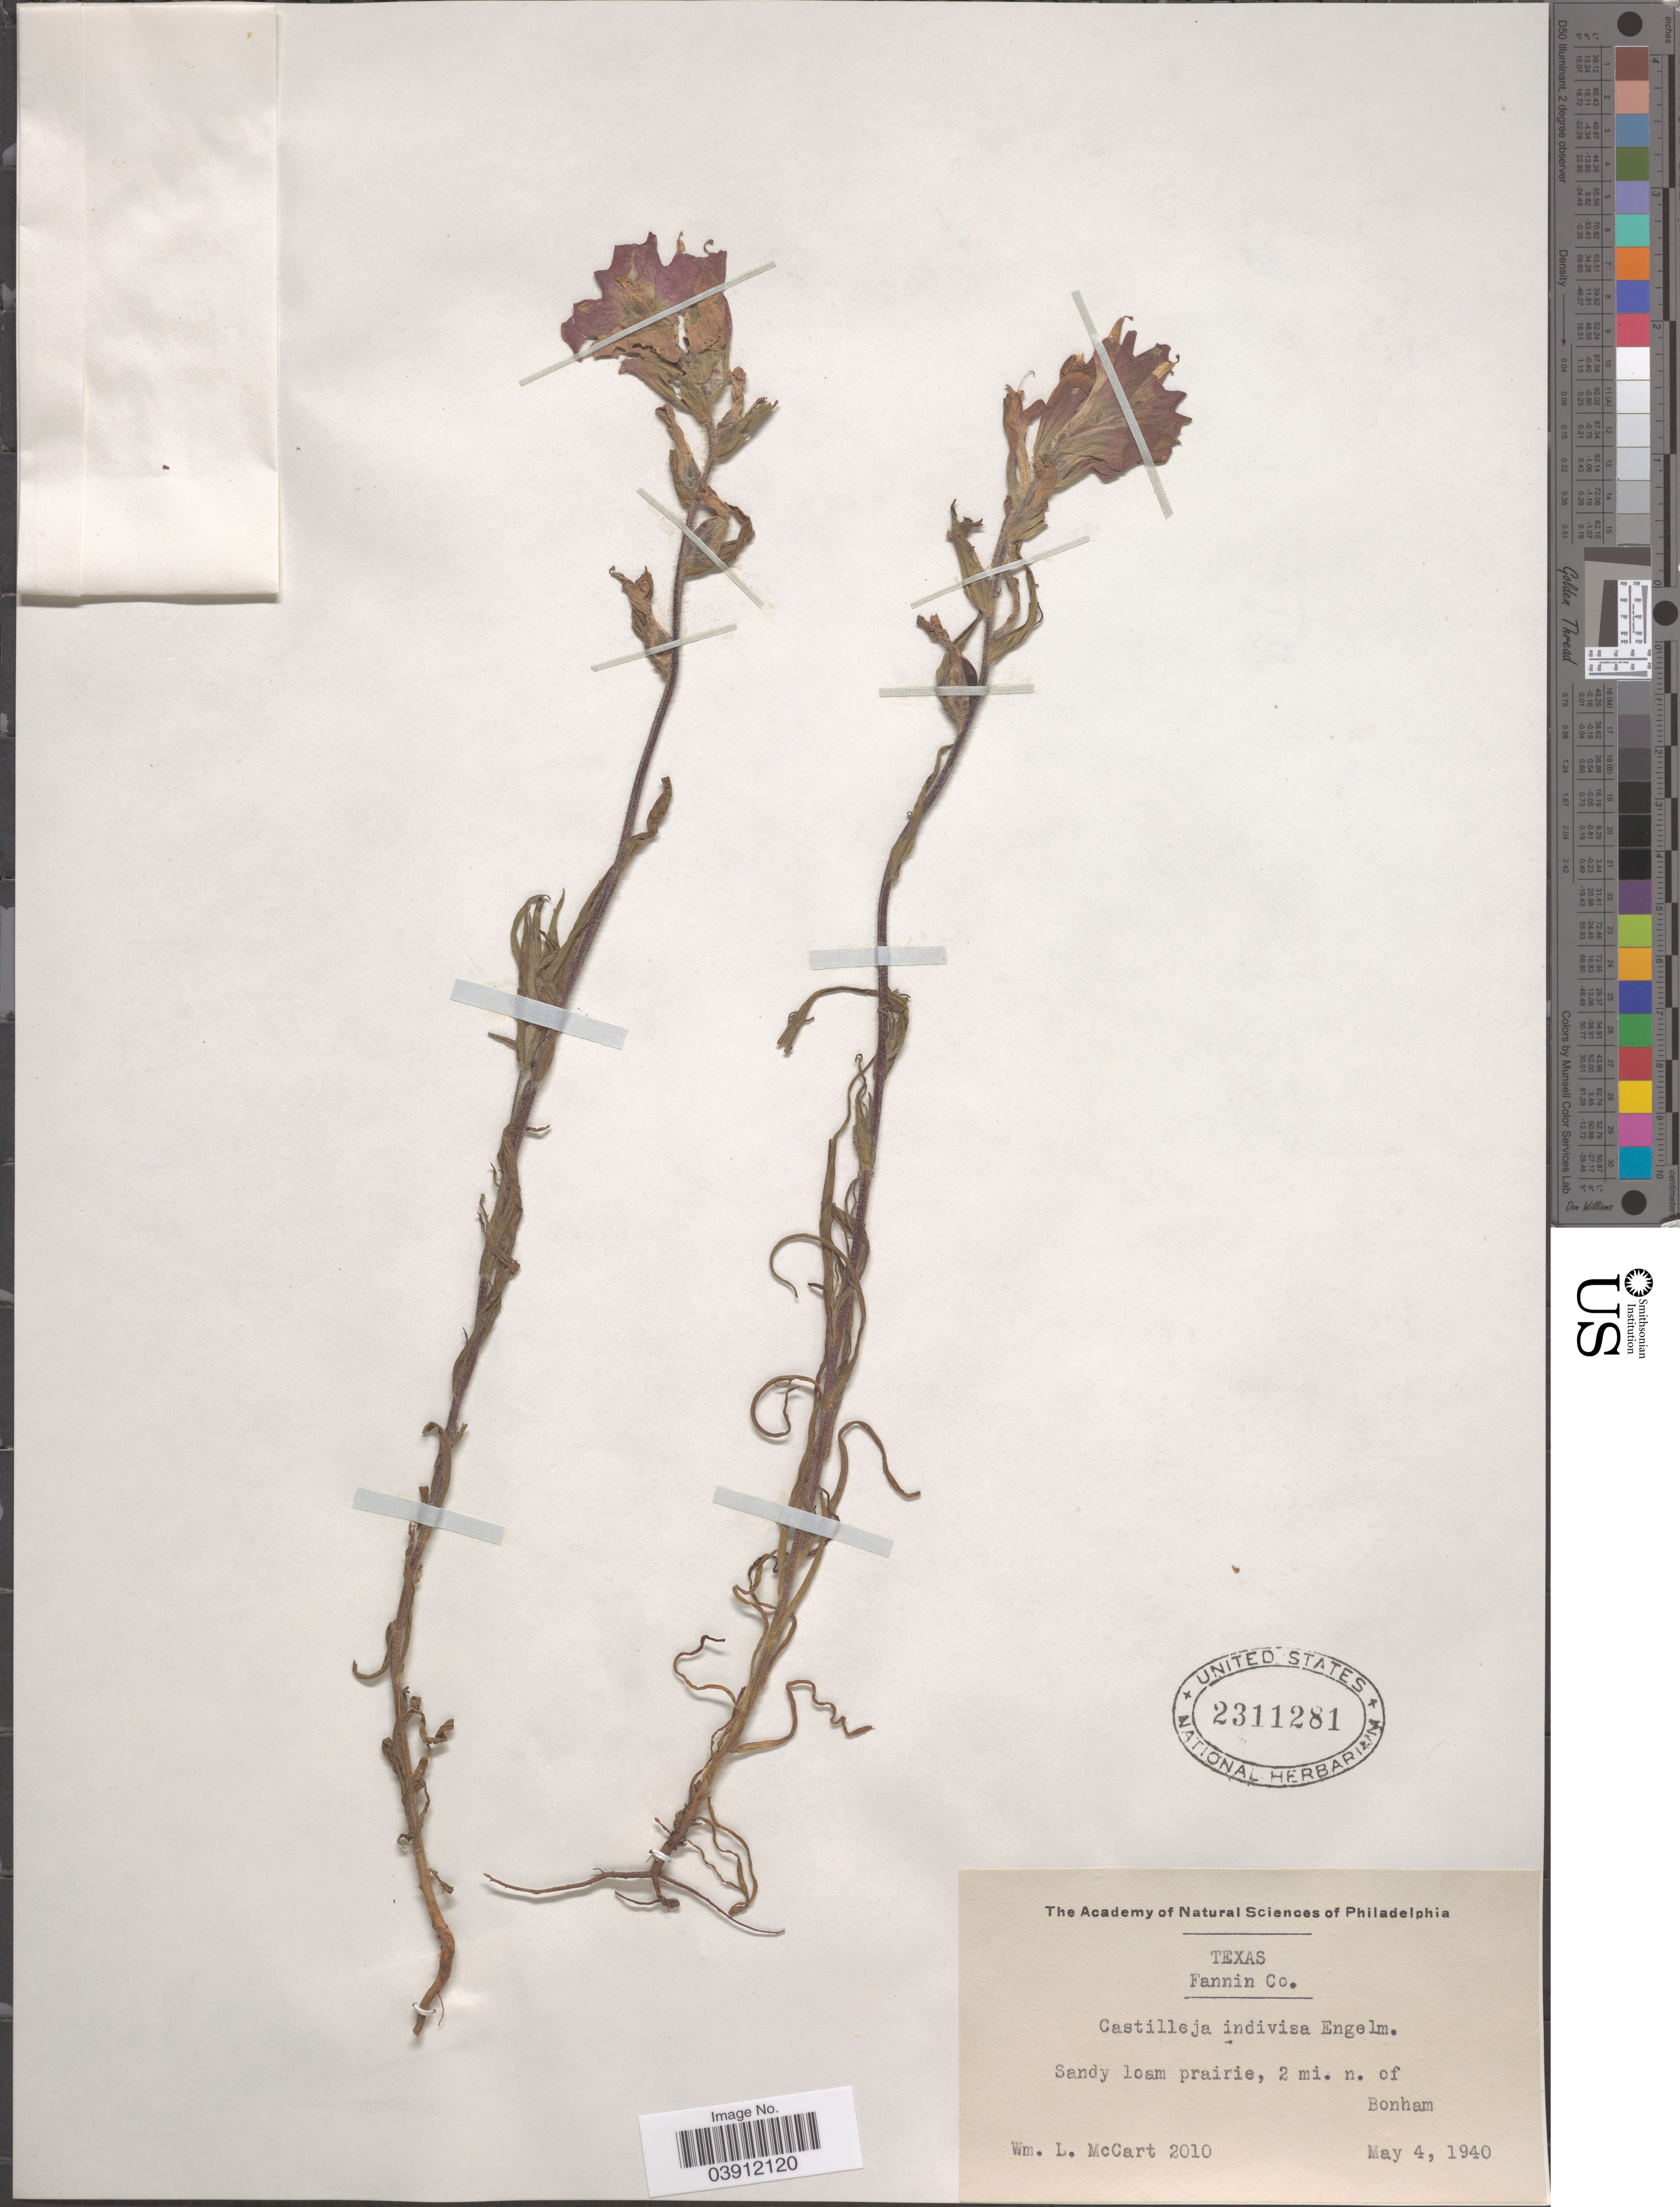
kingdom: Plantae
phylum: Tracheophyta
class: Magnoliopsida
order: Lamiales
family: Orobanchaceae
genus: Castilleja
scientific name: Castilleja indivisa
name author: Engelm. in Engelm. & A. Gray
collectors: W. McCart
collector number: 2010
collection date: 1940-05-04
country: United States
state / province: Texas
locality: Fannin Co. 2 mi. n. of Bonham.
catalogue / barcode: US 2311281